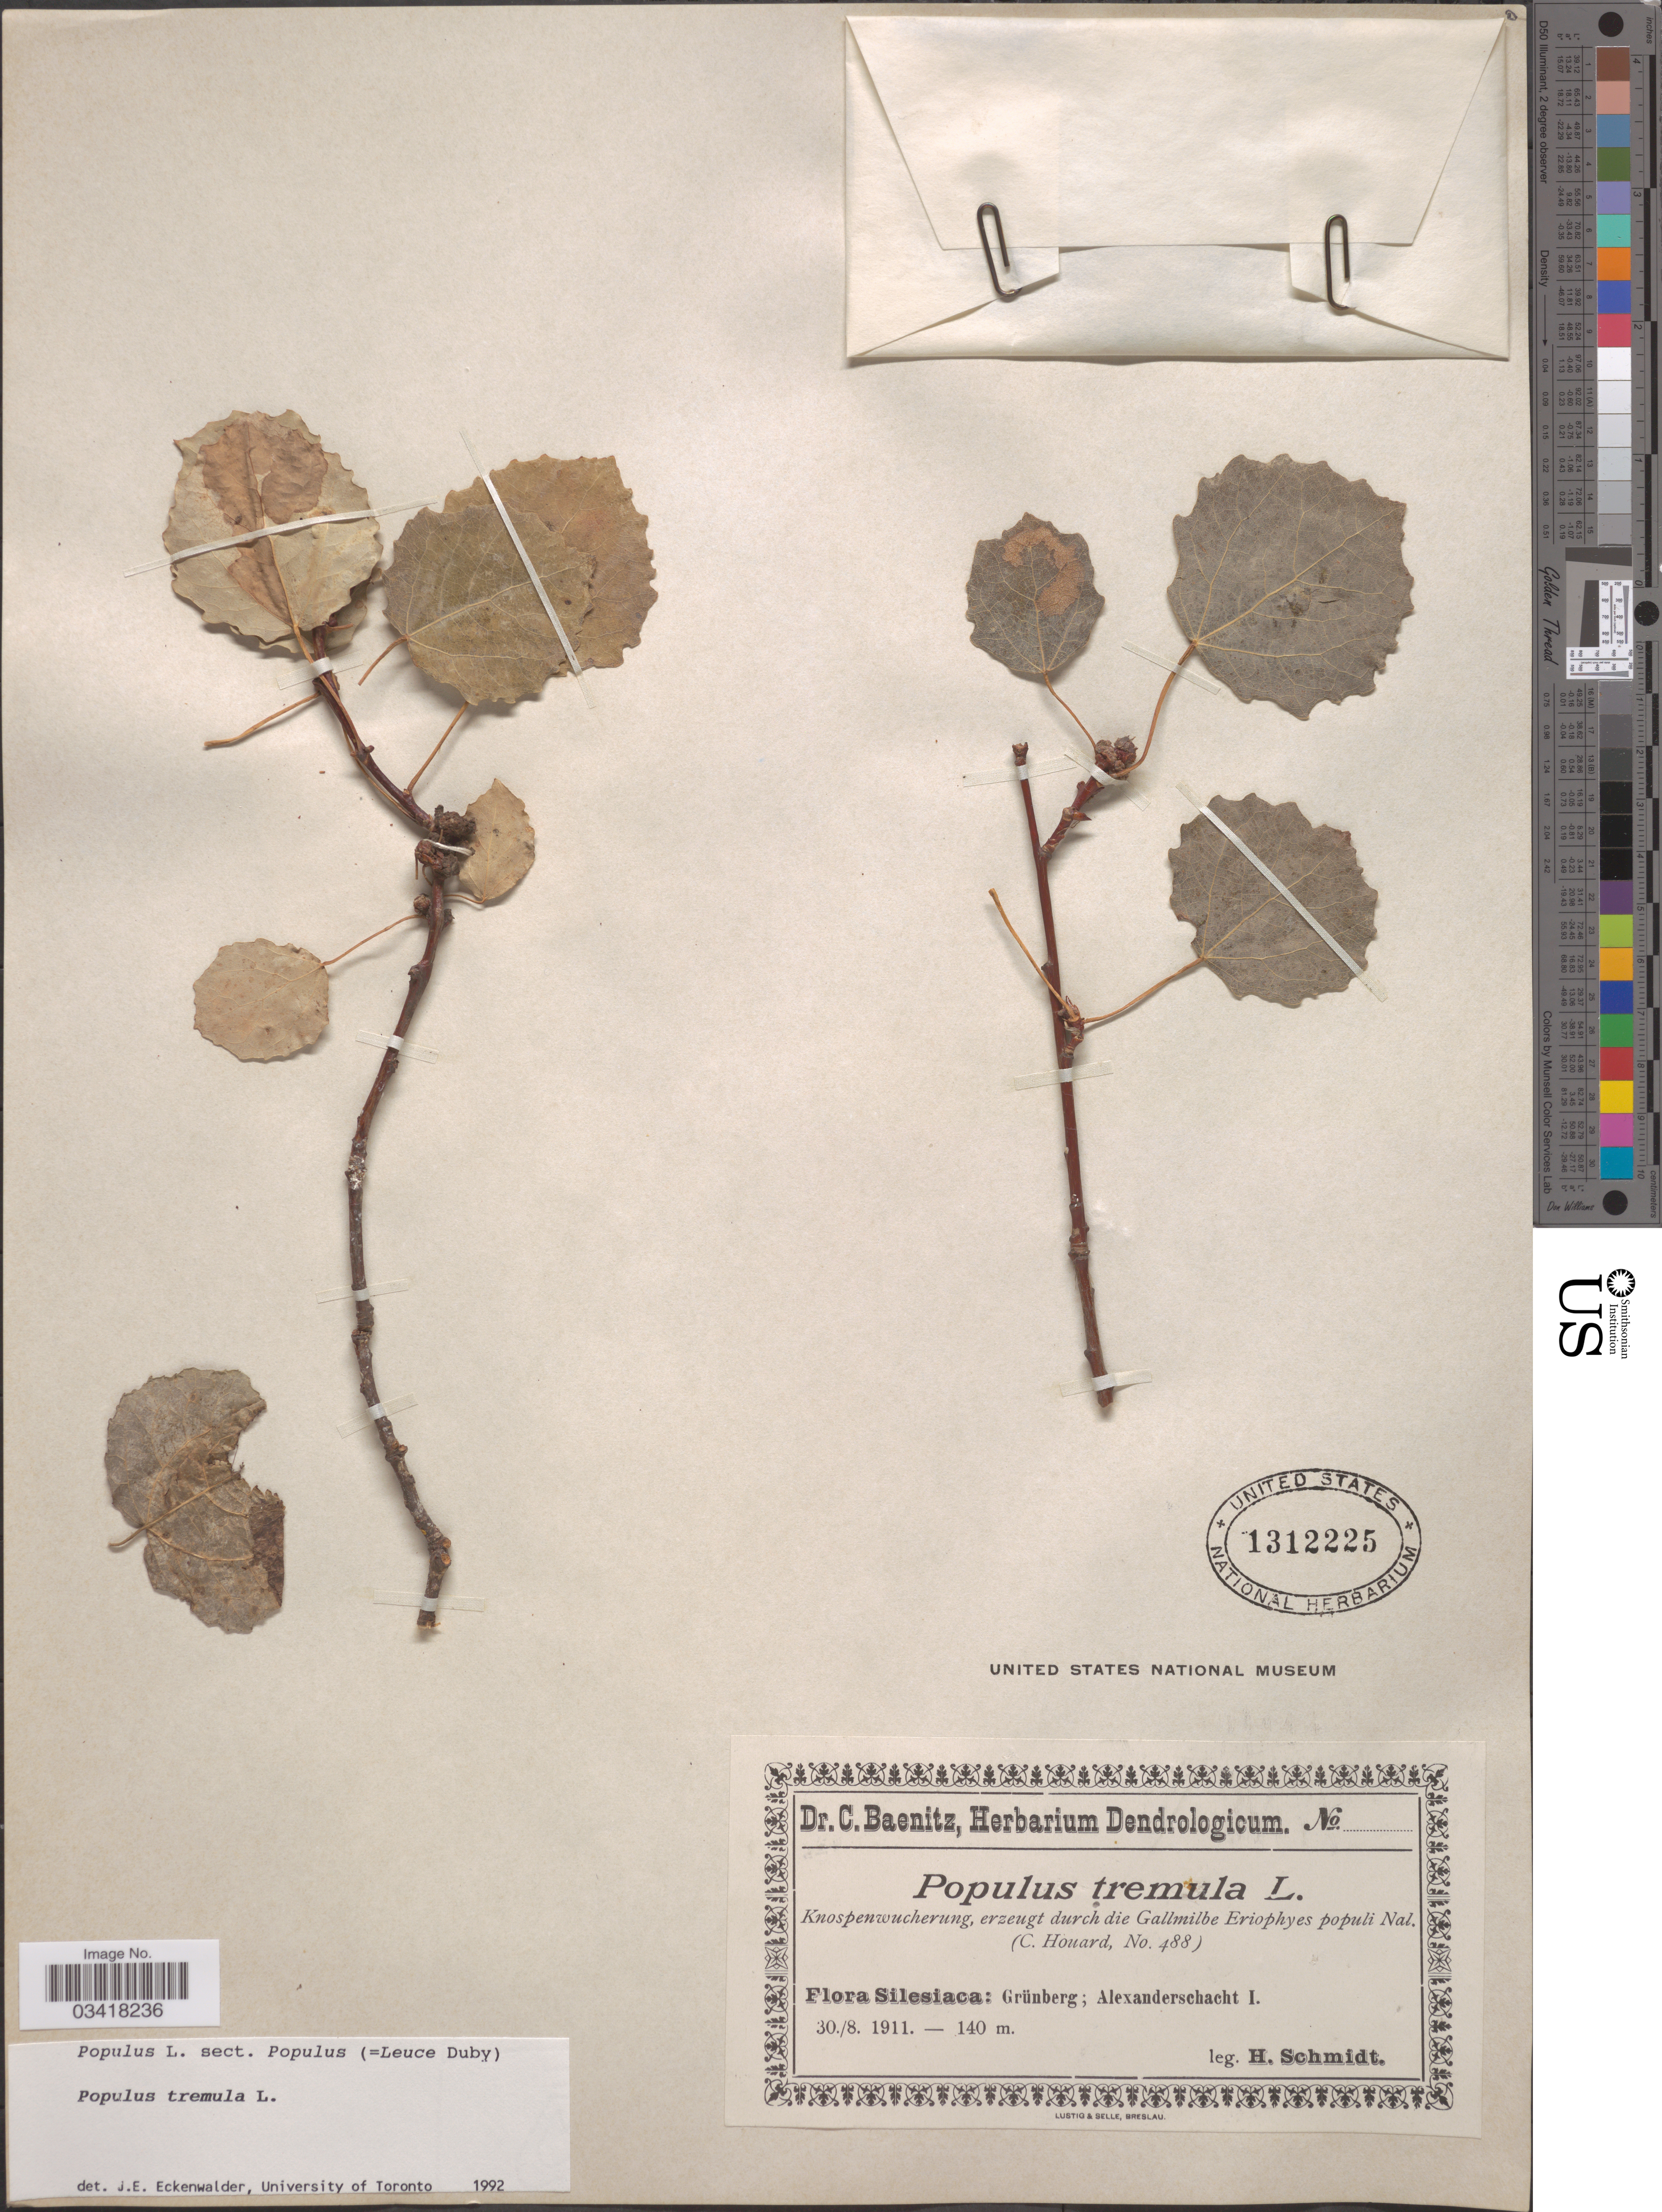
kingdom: Plantae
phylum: Tracheophyta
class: Magnoliopsida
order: Malpighiales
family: Salicaceae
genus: Populus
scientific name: Populus tremula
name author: L.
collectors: H. Schmidt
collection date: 1911-08-30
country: Poland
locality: Silesiaca: Grünberg; Alexanderschacht I.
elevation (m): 140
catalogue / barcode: US 1312225